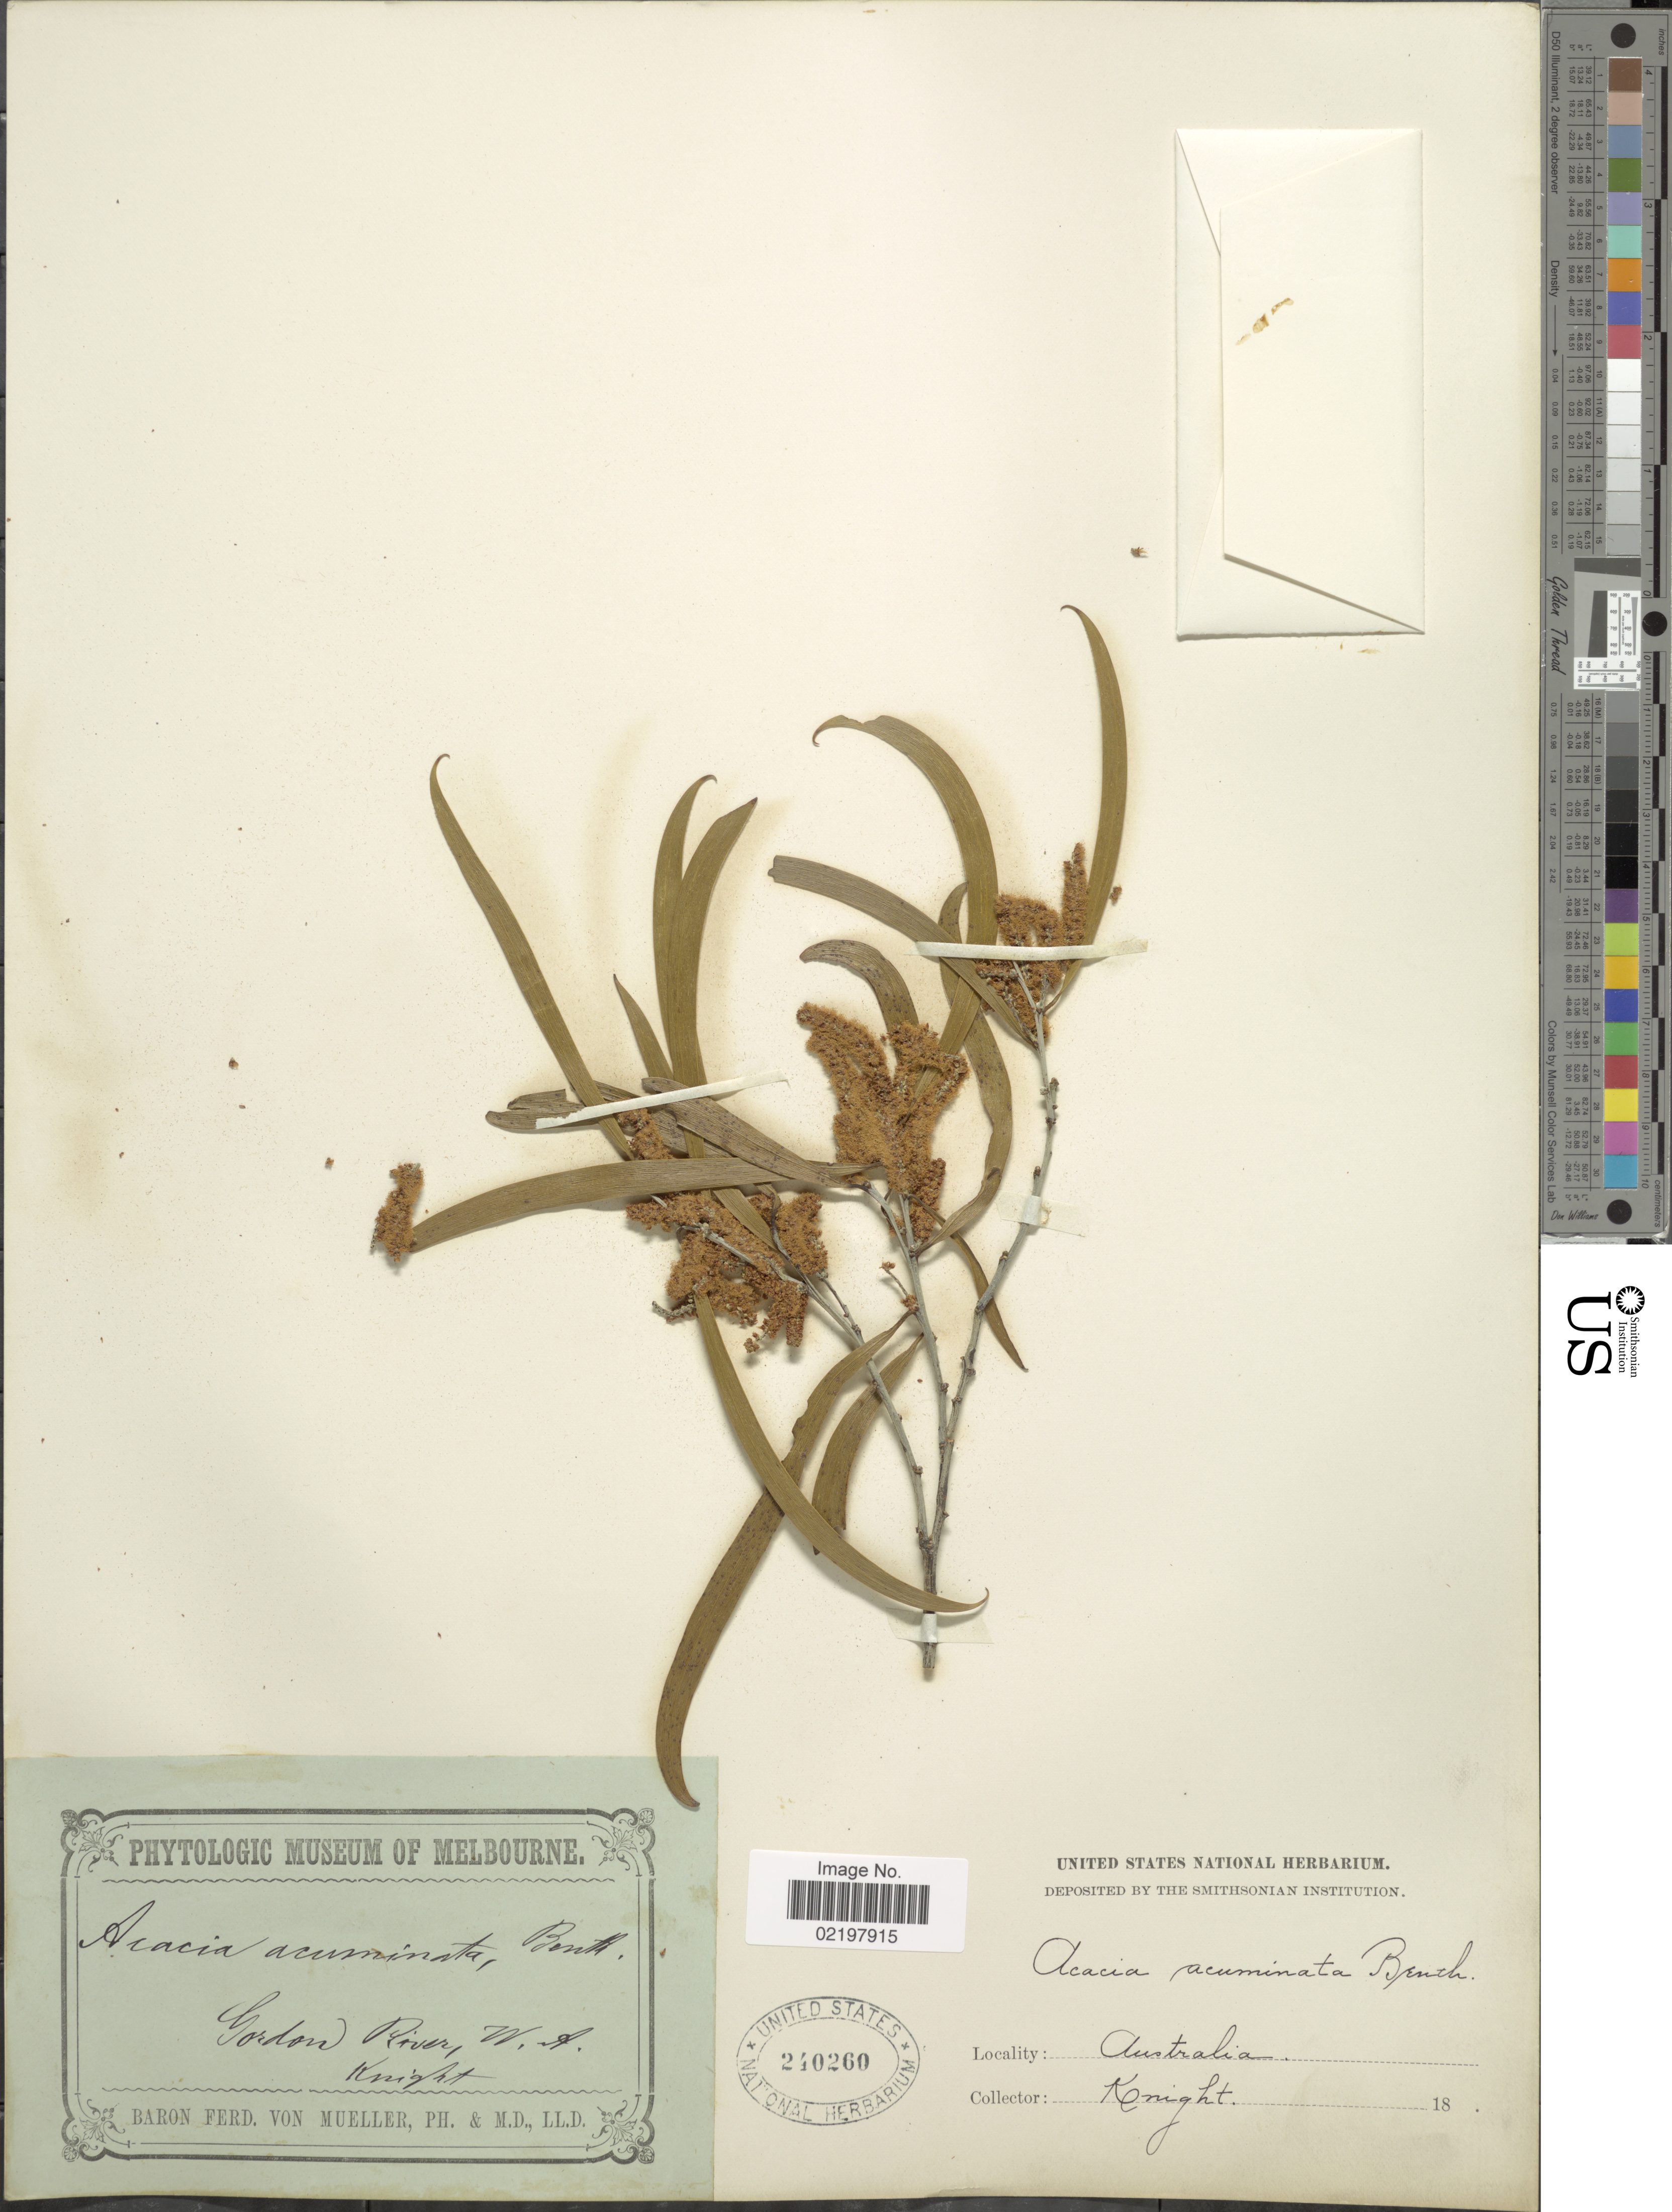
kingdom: Plantae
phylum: Tracheophyta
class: Magnoliopsida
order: Fabales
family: Fabaceae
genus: Acacia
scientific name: Acacia acuminata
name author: Benth.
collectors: -. Knight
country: Australia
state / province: Western Australia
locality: Gordon River, W.A.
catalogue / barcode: US 240260